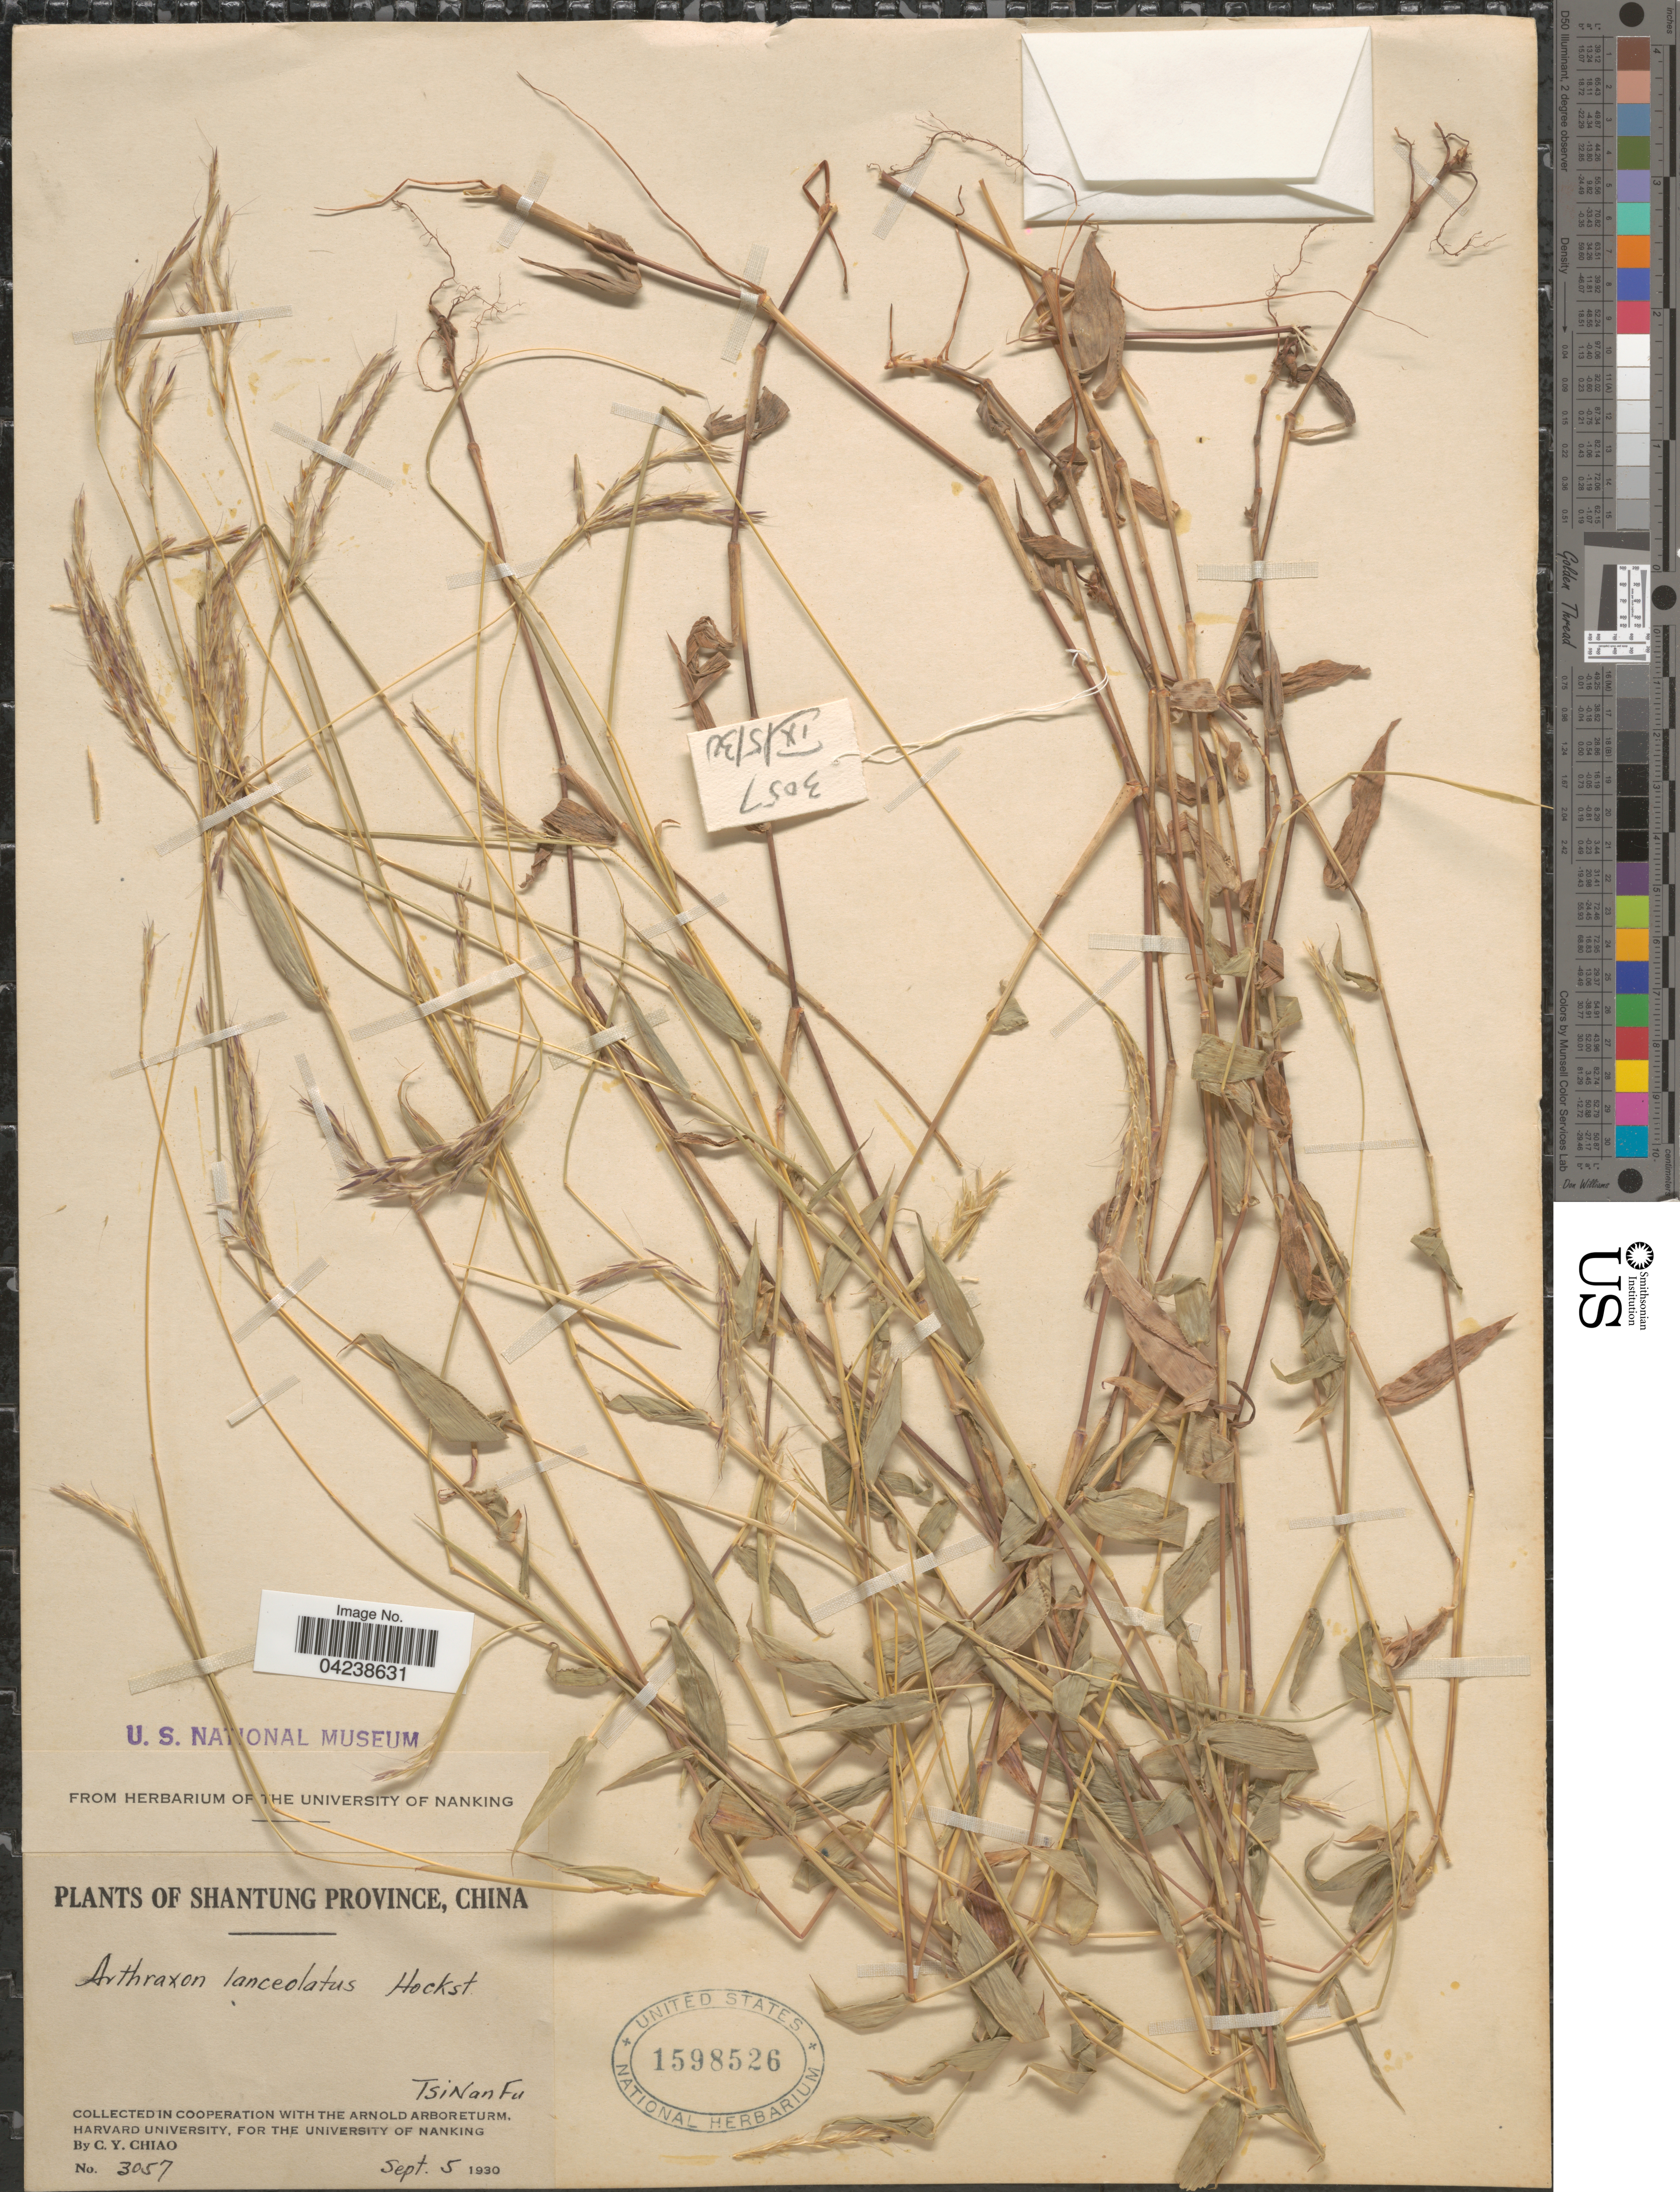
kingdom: Plantae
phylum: Tracheophyta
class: Liliopsida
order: Poales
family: Poaceae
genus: Arthraxon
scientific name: Arthraxon lanceolatus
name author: (Roxb.) Hochst.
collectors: C. Y. Chiao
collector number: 3057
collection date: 1930-09-05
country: China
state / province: Shandong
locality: Shantung Province. Tsi Nan Fu.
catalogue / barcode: US 1598526